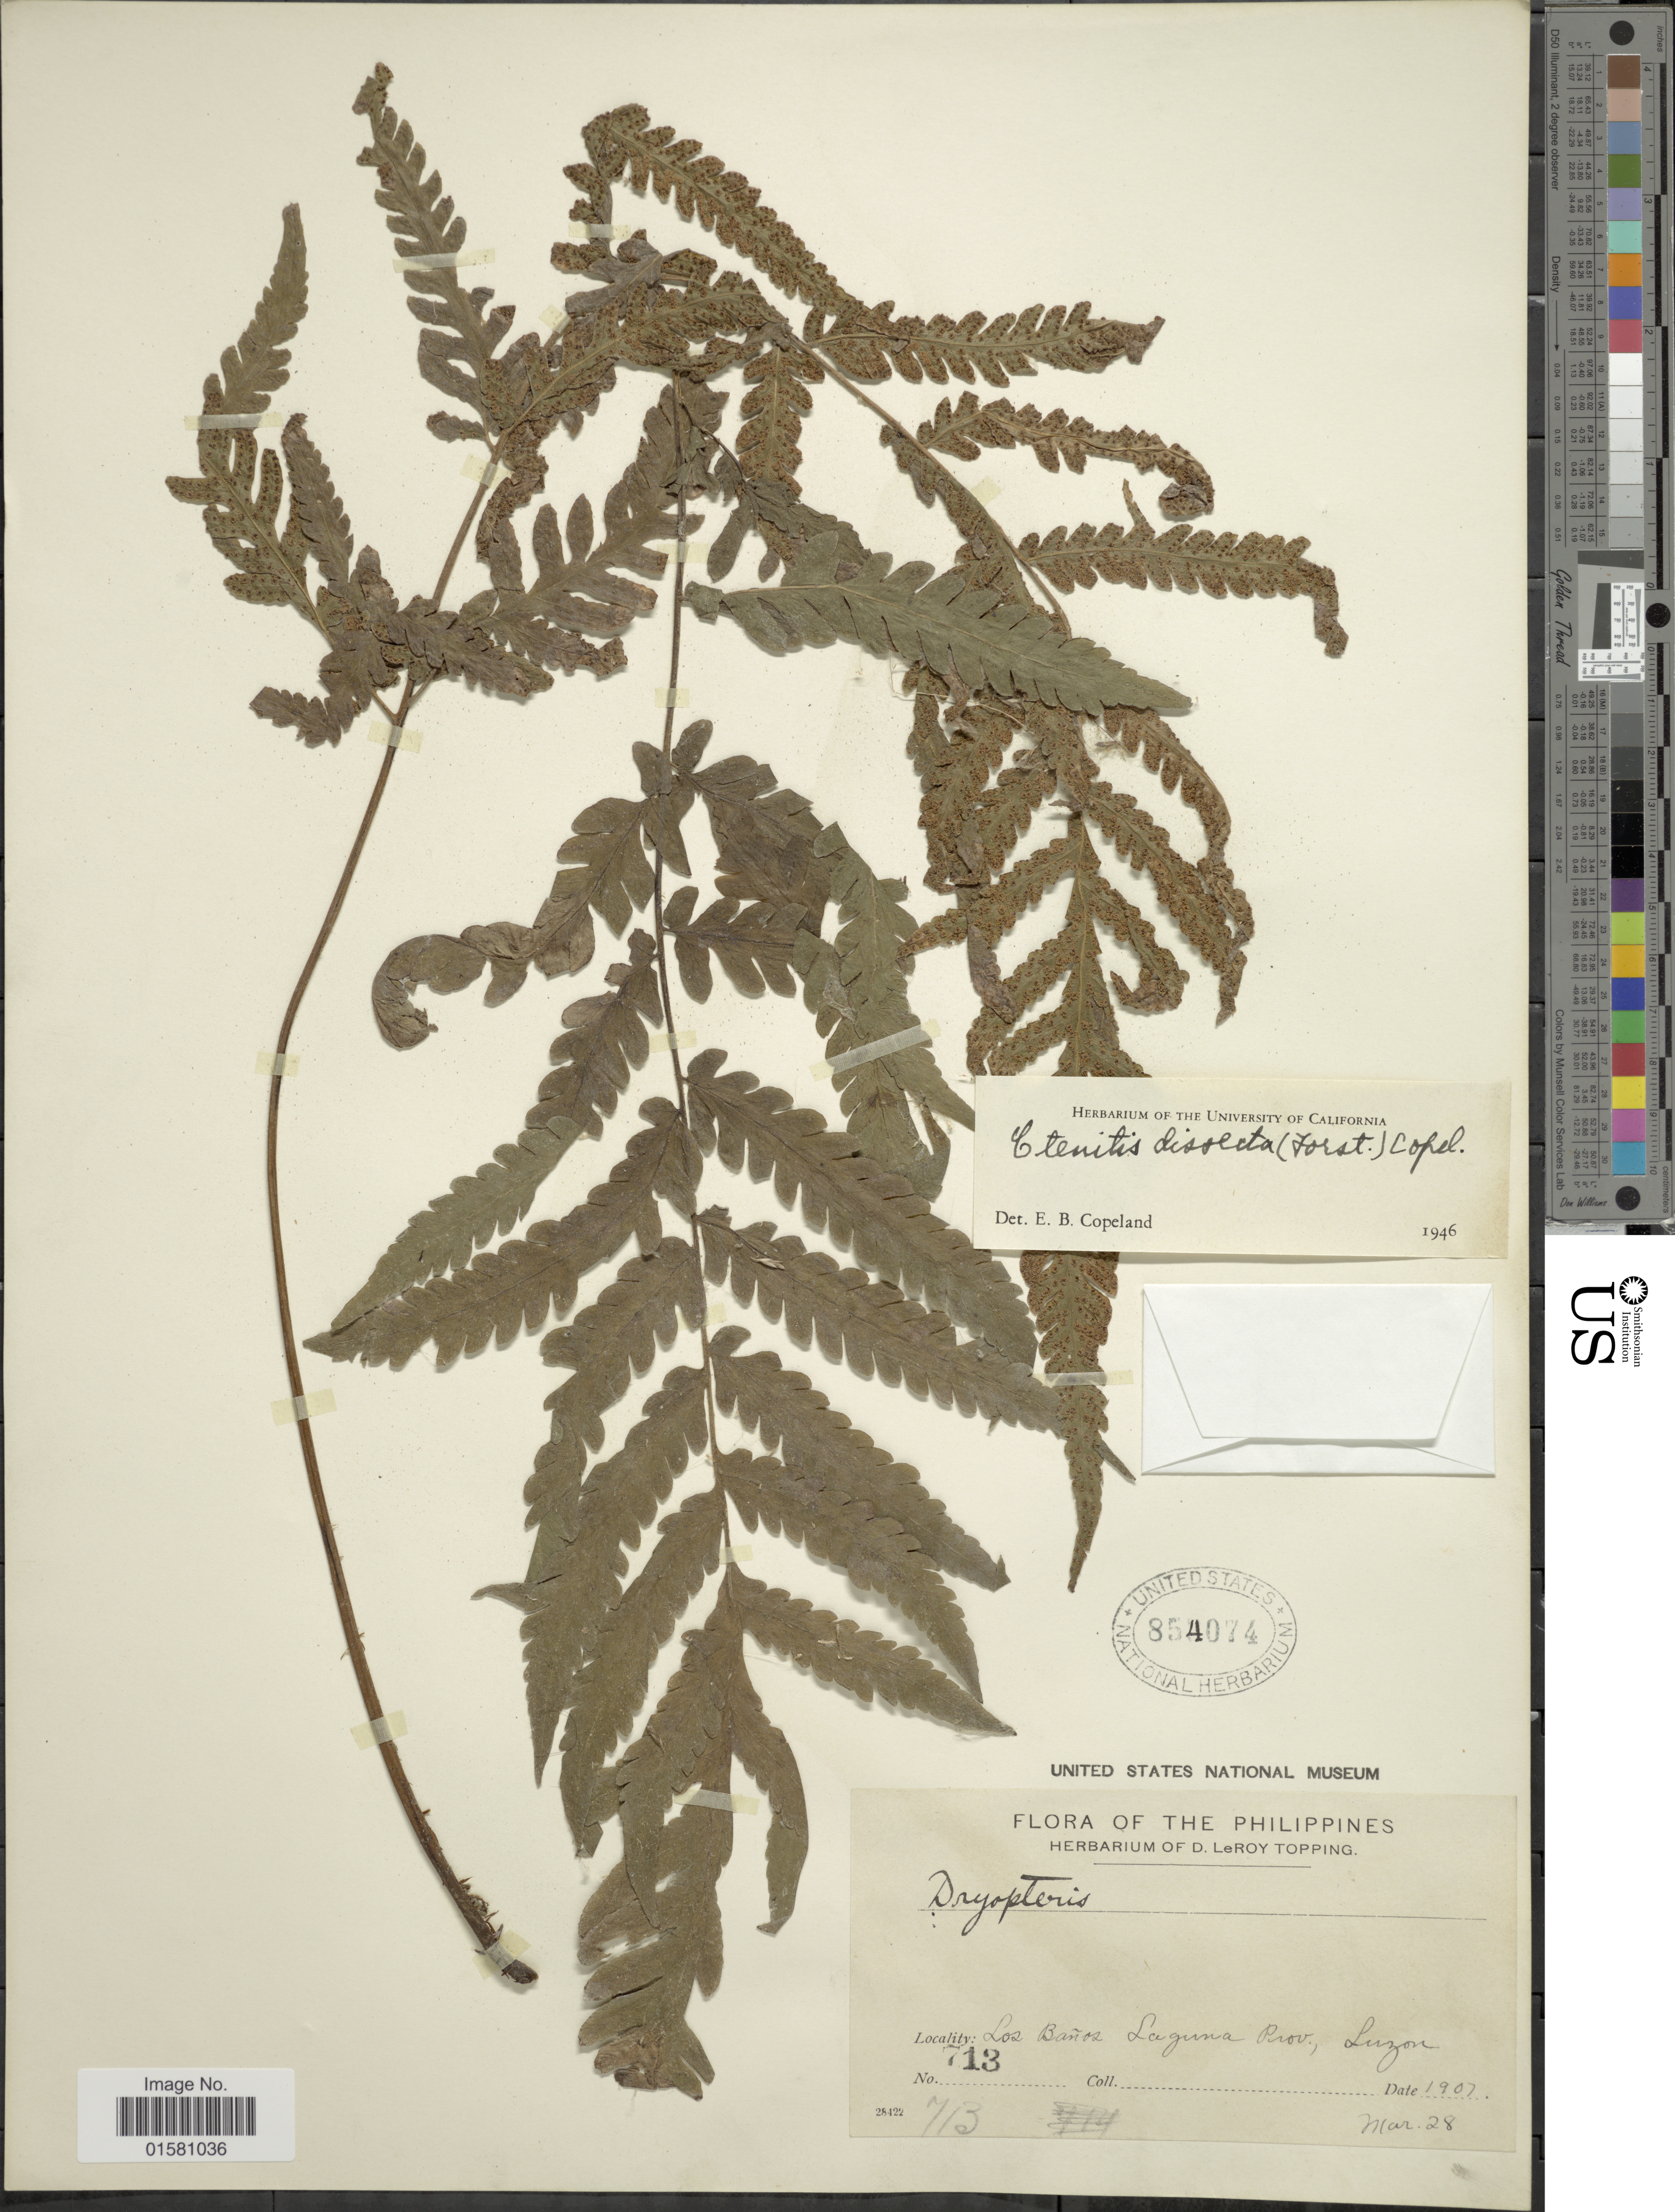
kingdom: Plantae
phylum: Tracheophyta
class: Polypodiopsida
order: Polypodiales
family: Tectariaceae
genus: Tectaria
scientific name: Tectaria dissecta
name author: (G. Forst.) Lellinger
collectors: D. L. Topping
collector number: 713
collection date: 1907-03-28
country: Philippines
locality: Los Banos, Laguna Province, Luzon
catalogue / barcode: US 854074